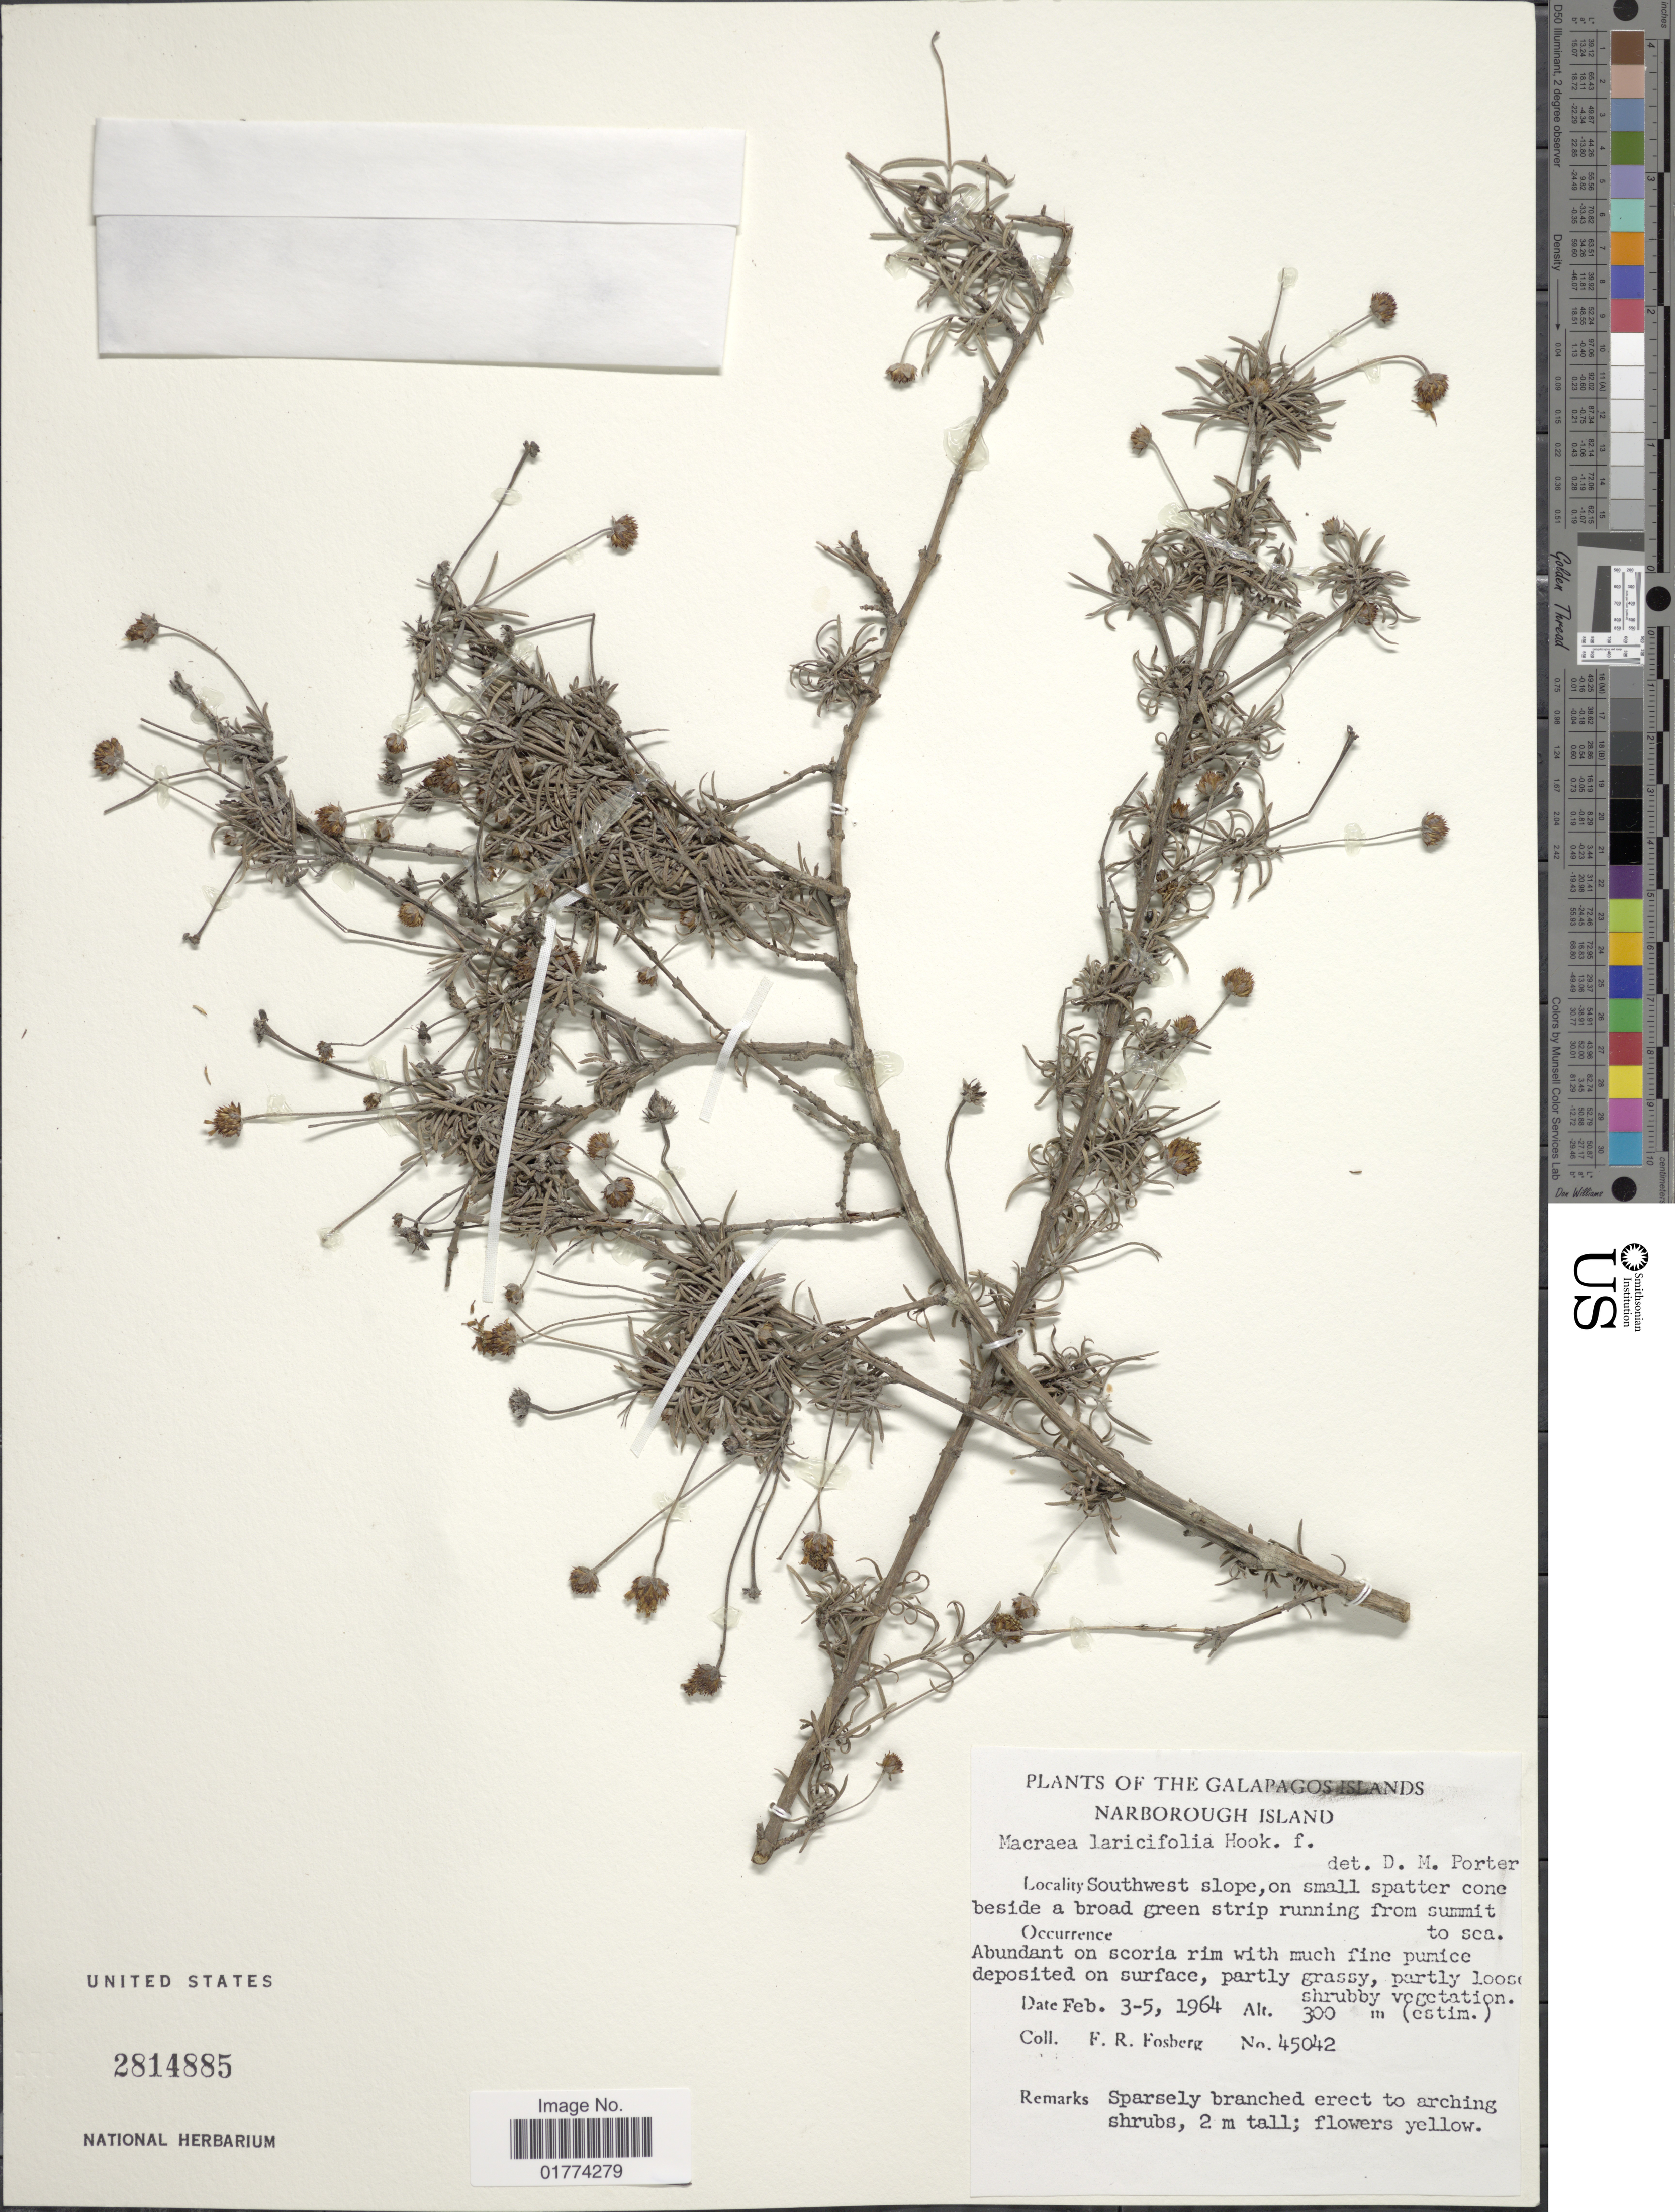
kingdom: Plantae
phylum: Tracheophyta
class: Magnoliopsida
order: Asterales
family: Asteraceae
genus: Macraea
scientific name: Macraea laricifolia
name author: Hook. f.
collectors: F. R. Fosberg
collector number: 45042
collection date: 1964-02-03/1964-02-05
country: Ecuador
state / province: Colón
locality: Galapagos Island, Narborough island, Southwest slope, on small spatter cone beside a broad green strip running from summit to sea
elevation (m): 300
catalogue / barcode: US 2814885